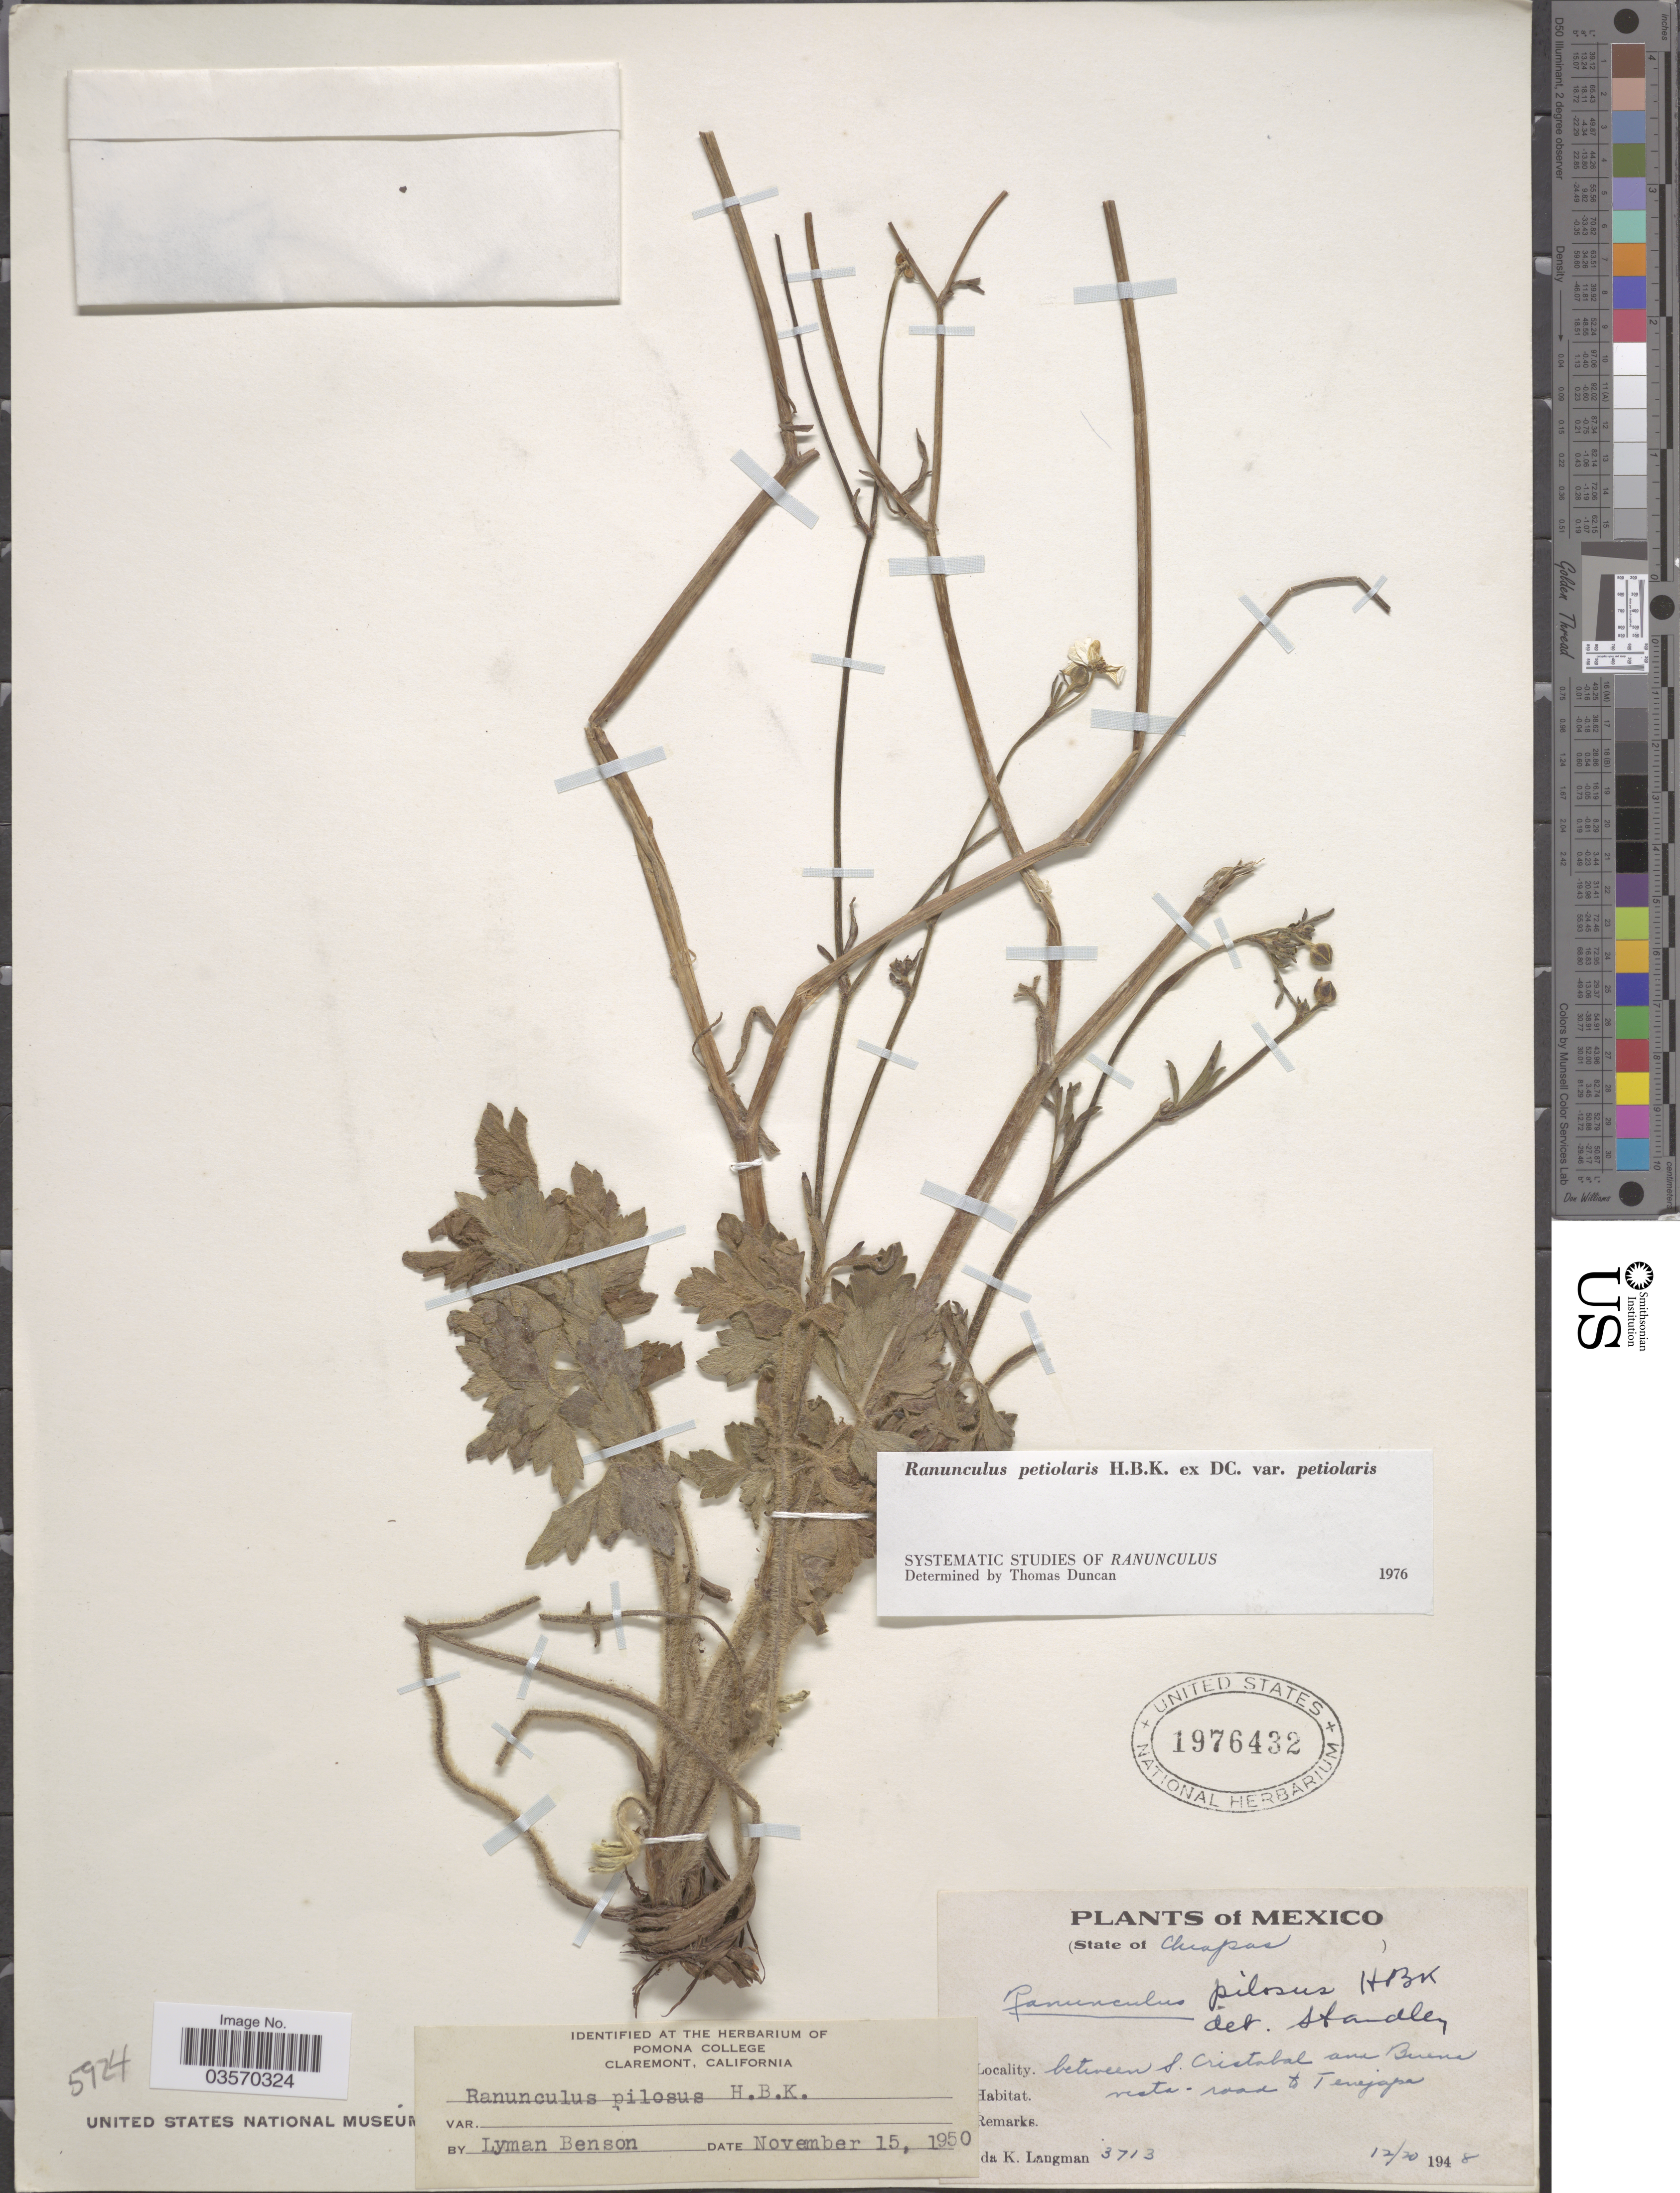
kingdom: Plantae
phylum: Tracheophyta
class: Magnoliopsida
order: Ranunculales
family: Ranunculaceae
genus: Ranunculus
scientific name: Ranunculus petiolaris var. petiolaris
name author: Kunth ex DC.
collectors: I. K. Langman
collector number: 3713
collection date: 1948-12-20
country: Mexico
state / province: Chiapas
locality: Between S. Cristobal and Buena Vista - road to Tenejapa.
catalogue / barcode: US 1976432